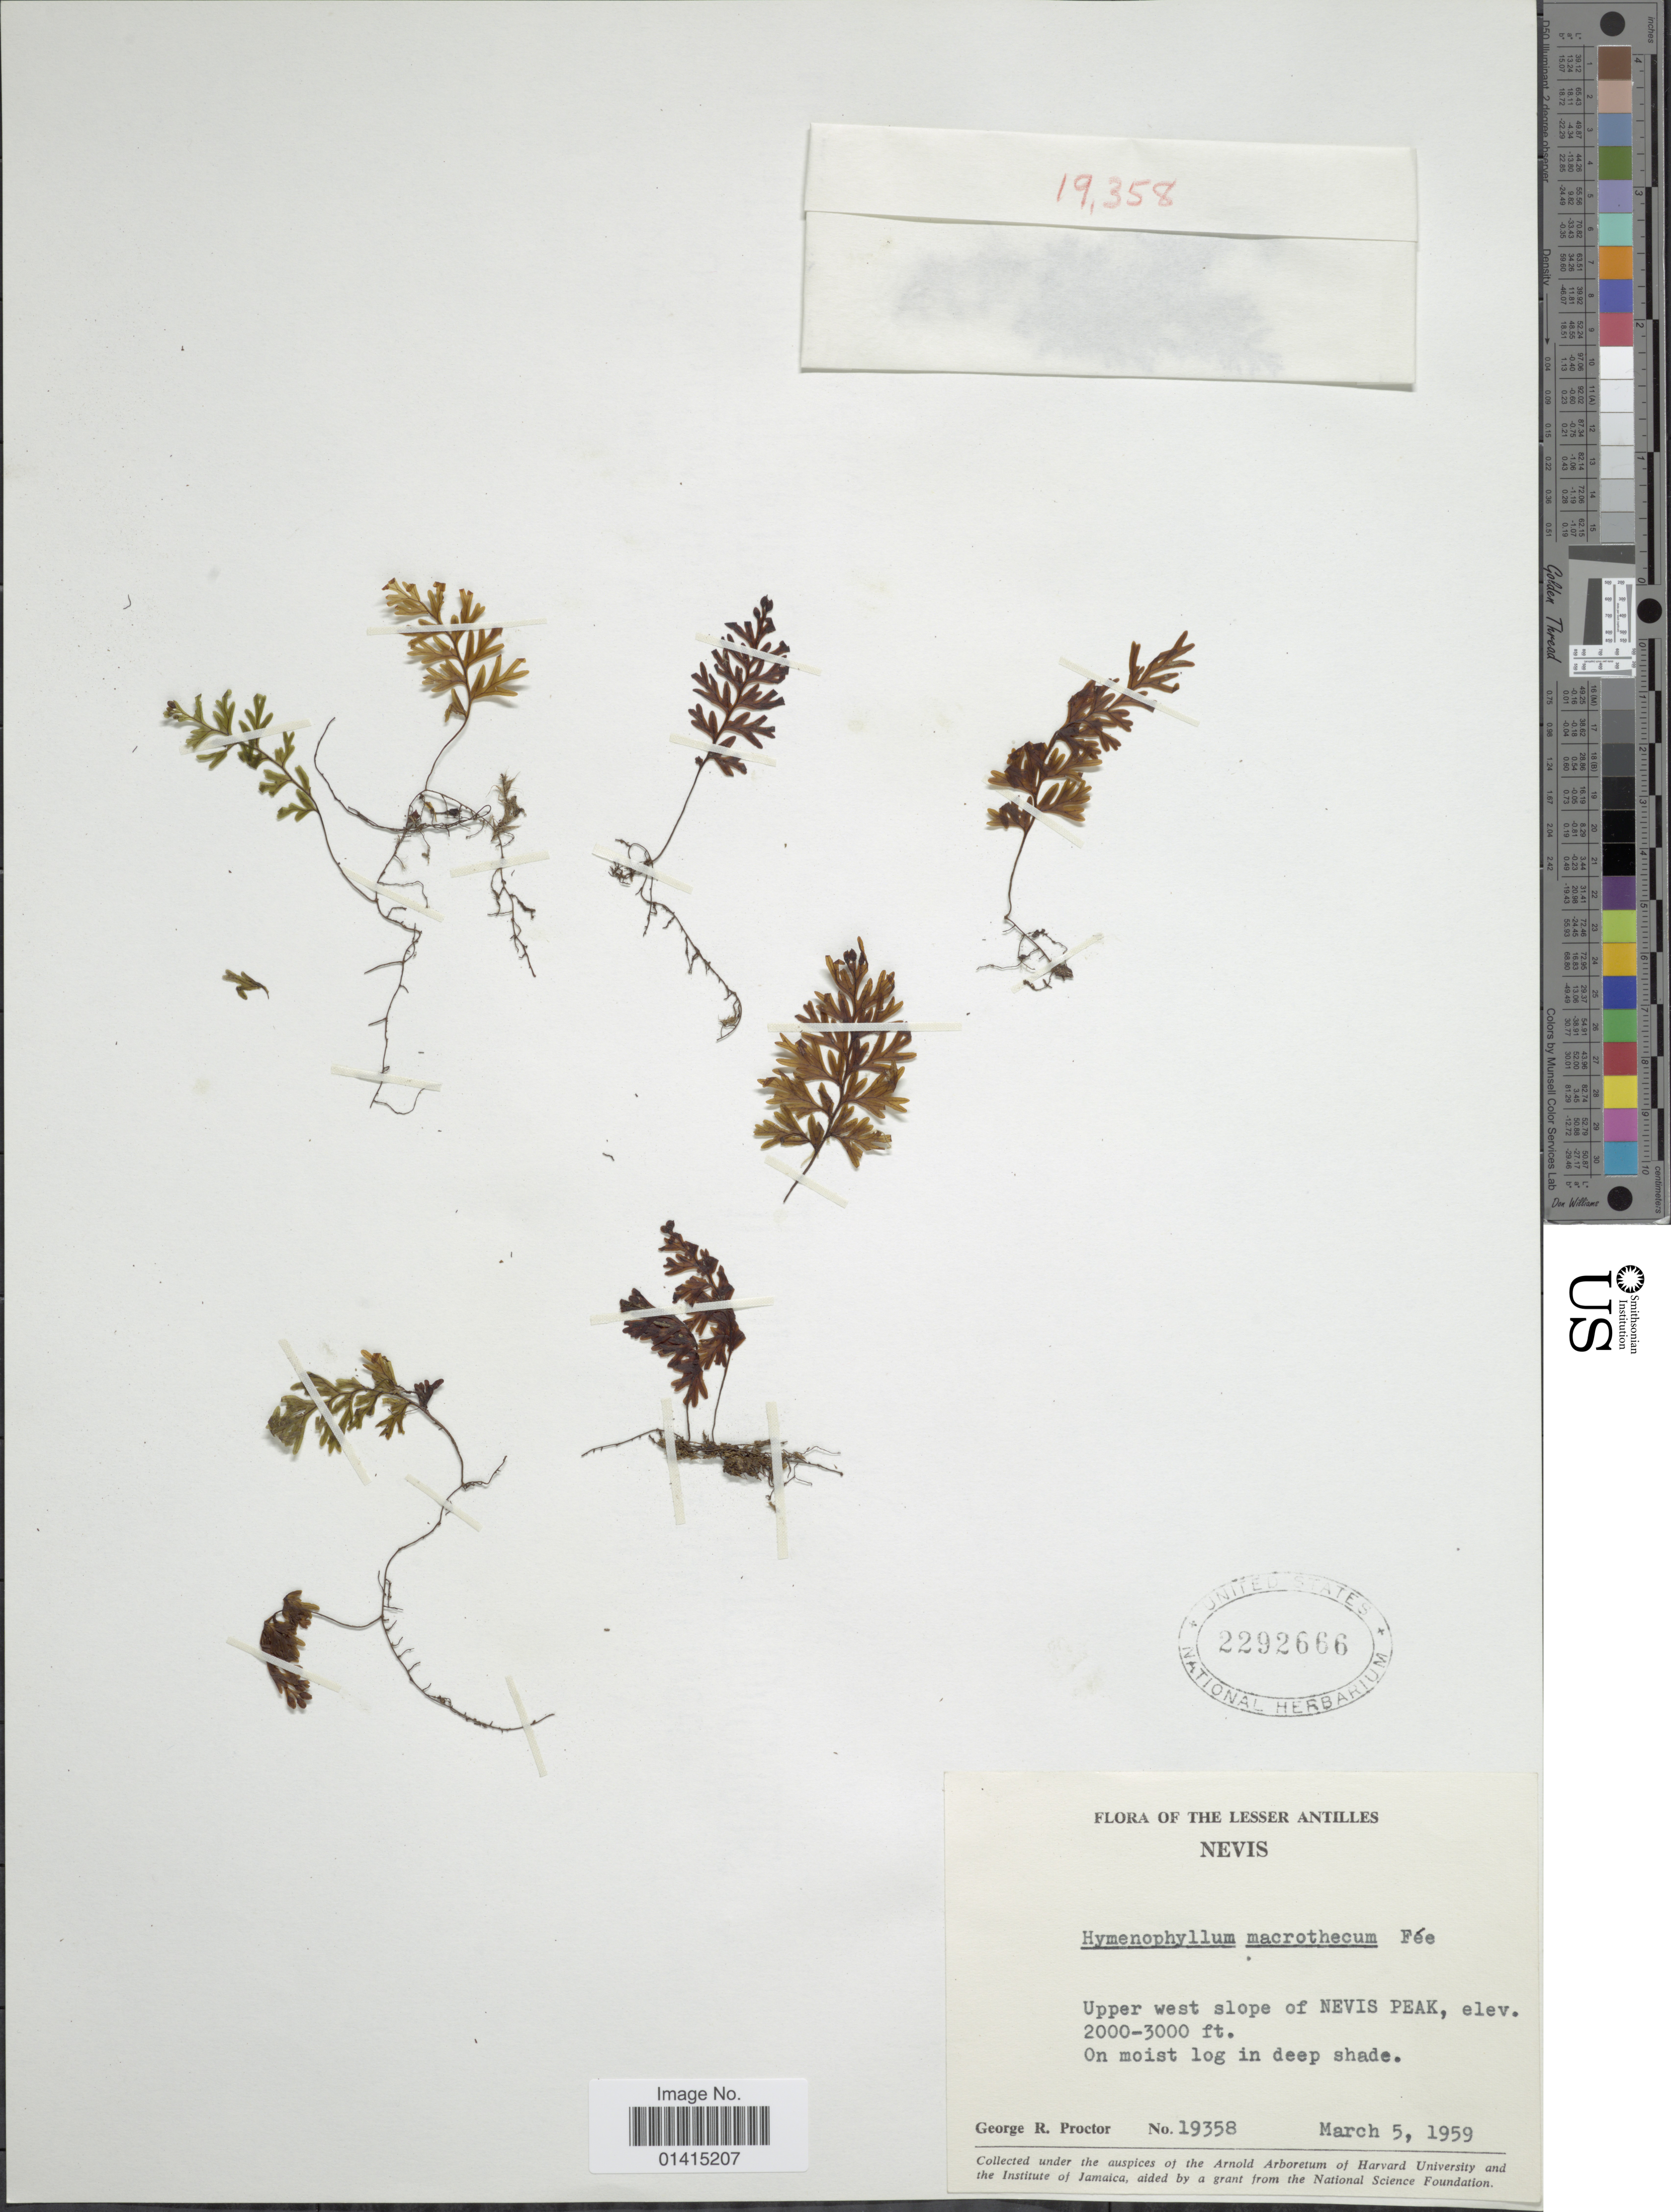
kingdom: Plantae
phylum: Tracheophyta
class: Polypodiopsida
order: Hymenophyllales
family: Hymenophyllaceae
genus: Hymenophyllum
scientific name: Hymenophyllum macrothecum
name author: Fée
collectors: G. R. Proctor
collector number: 19358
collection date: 1959-03-05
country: St. Christopher-Nevis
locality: Lesser Antilles, Nevis, upper west slope of Nevis Peak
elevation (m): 610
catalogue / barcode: US 2292666